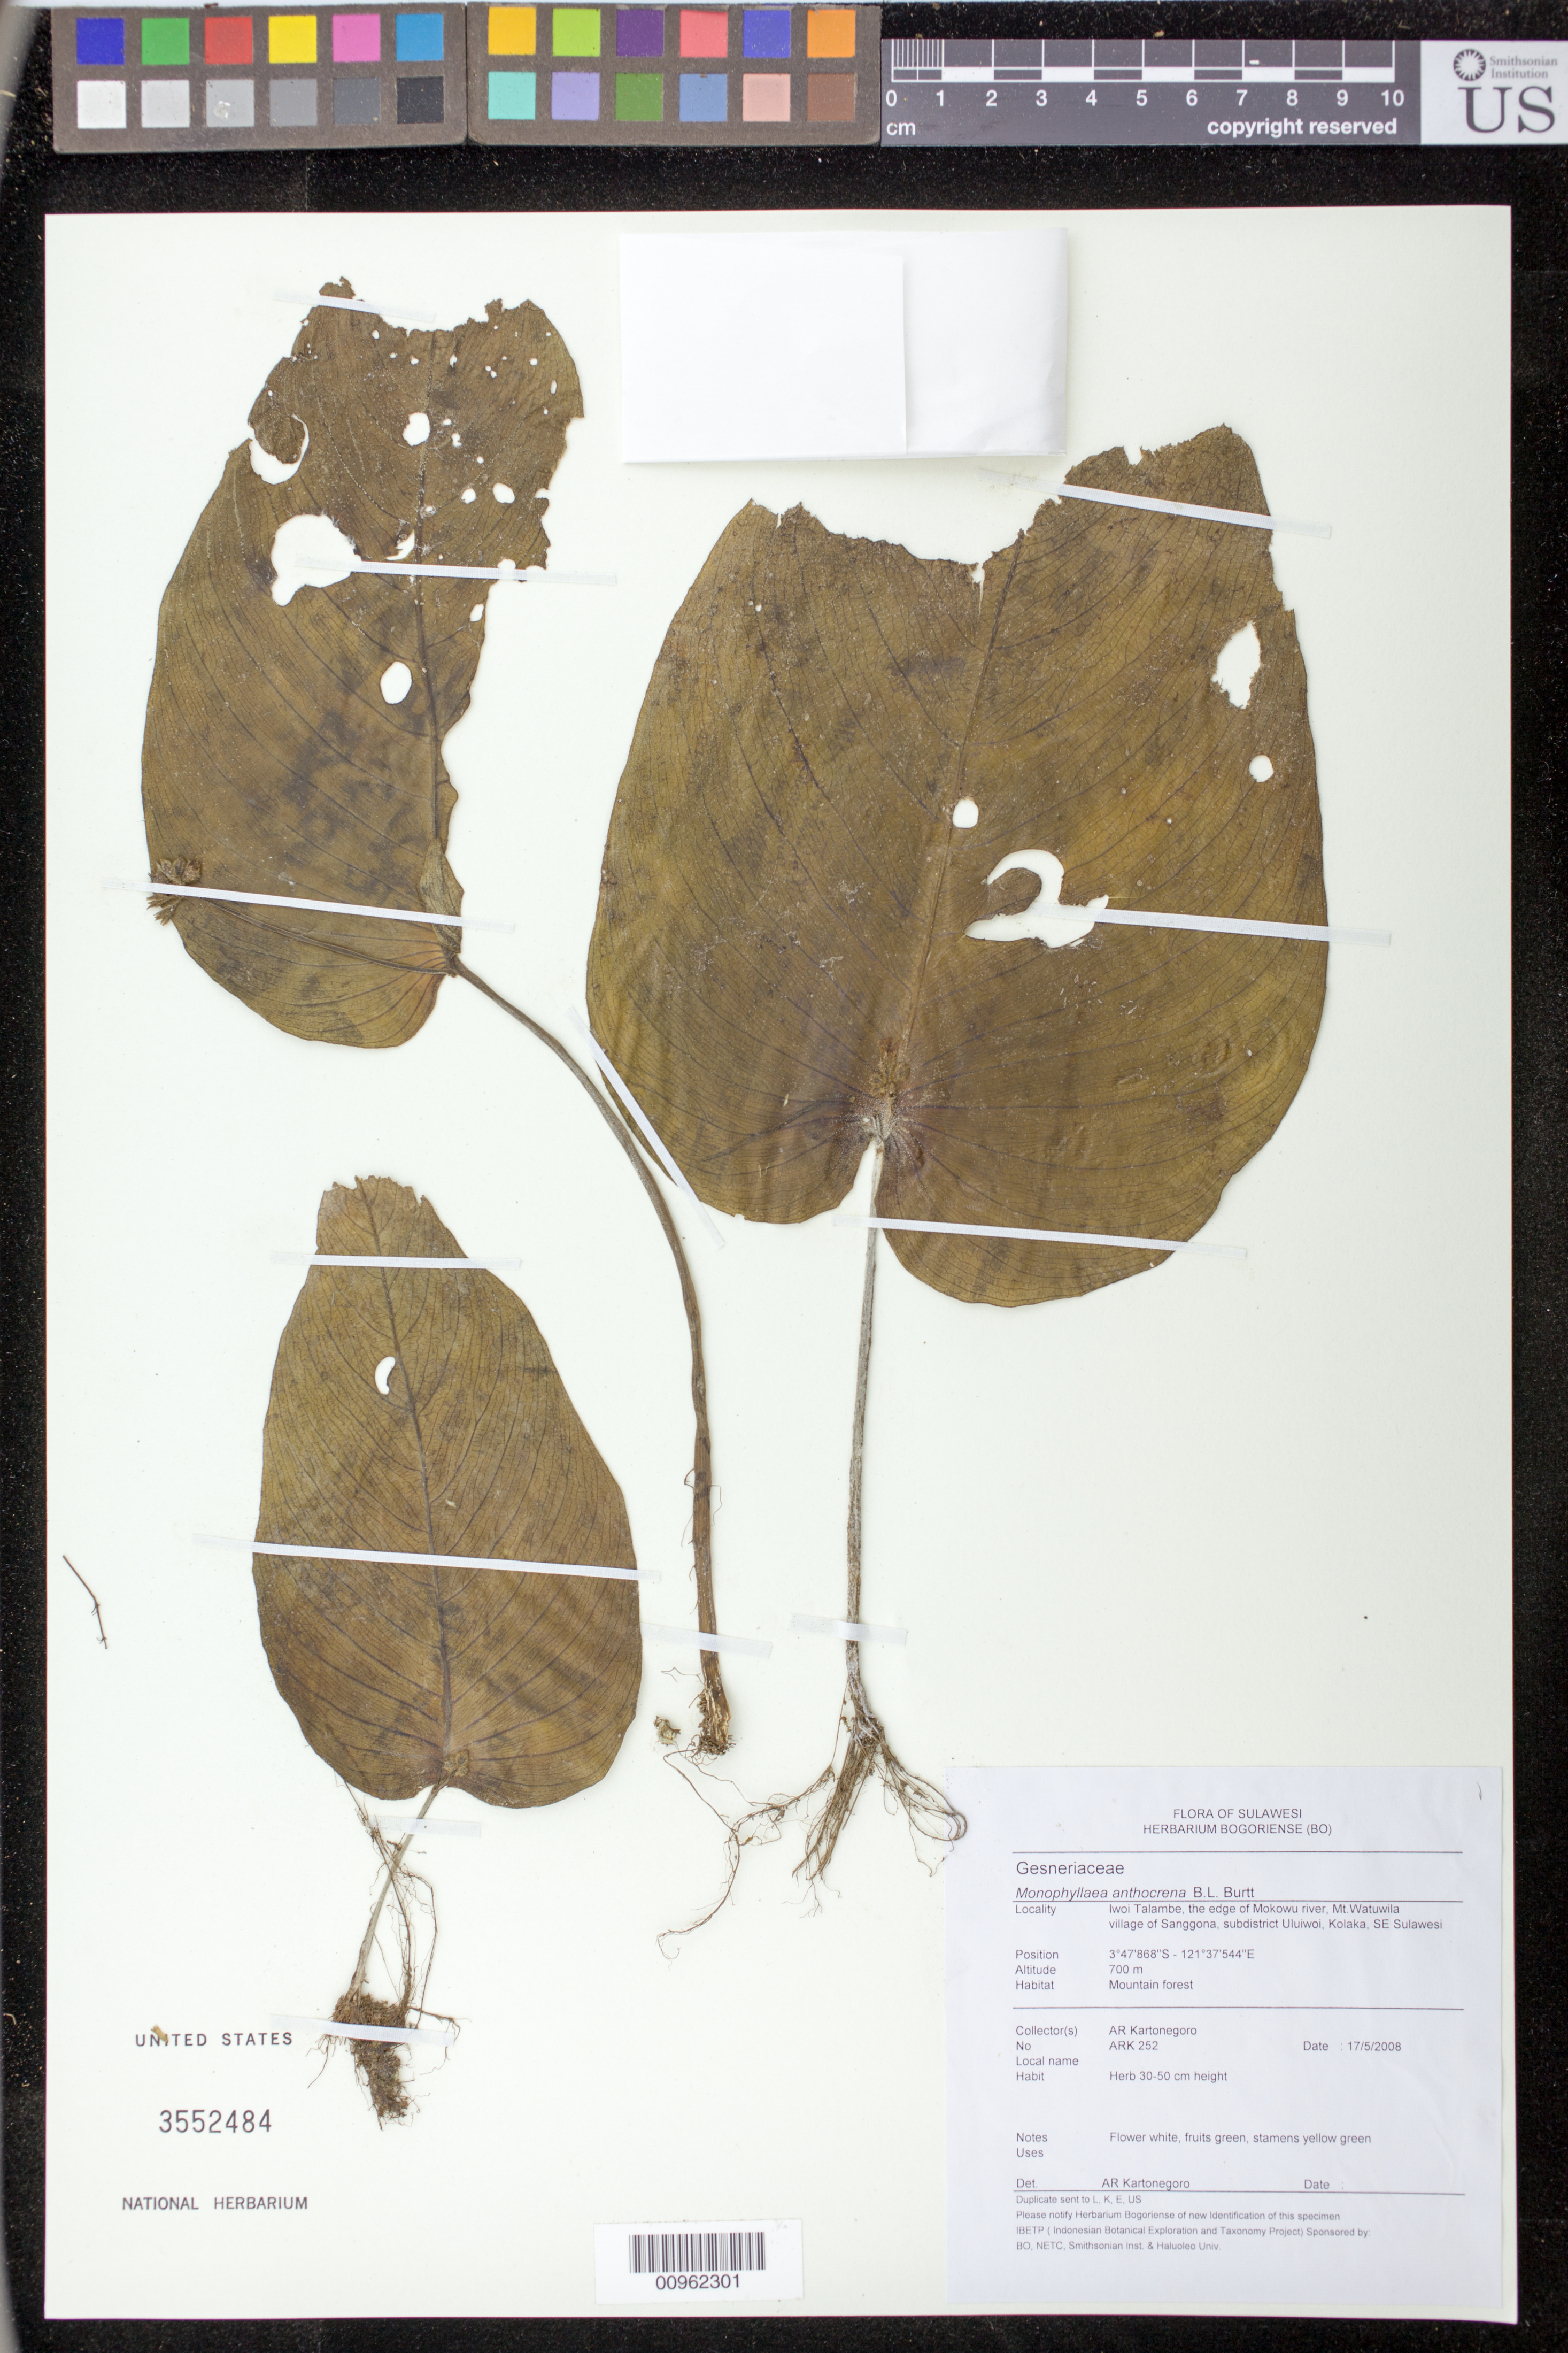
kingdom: Plantae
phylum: Tracheophyta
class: Magnoliopsida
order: Lamiales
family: Gesneriaceae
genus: Monophyllaea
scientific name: Monophyllaea anthocrena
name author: B.L. Burtt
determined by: Kartonegoro, Abdul R.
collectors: A. Kartonegoro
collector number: ARK 252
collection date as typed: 17 May 2008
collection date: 2008-05-17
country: Indonesia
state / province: Sulawesi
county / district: Sulawesi Tenggara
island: Sulawesi [Celebes]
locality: Iwoi Talambe, the edge of Mokuwu river, Mt. Watuwila, village of Sanggona, subdistrict Uluiwoi, Kolaka, SE Sulawesi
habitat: Mountain forest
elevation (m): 700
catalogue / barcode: US 3552484